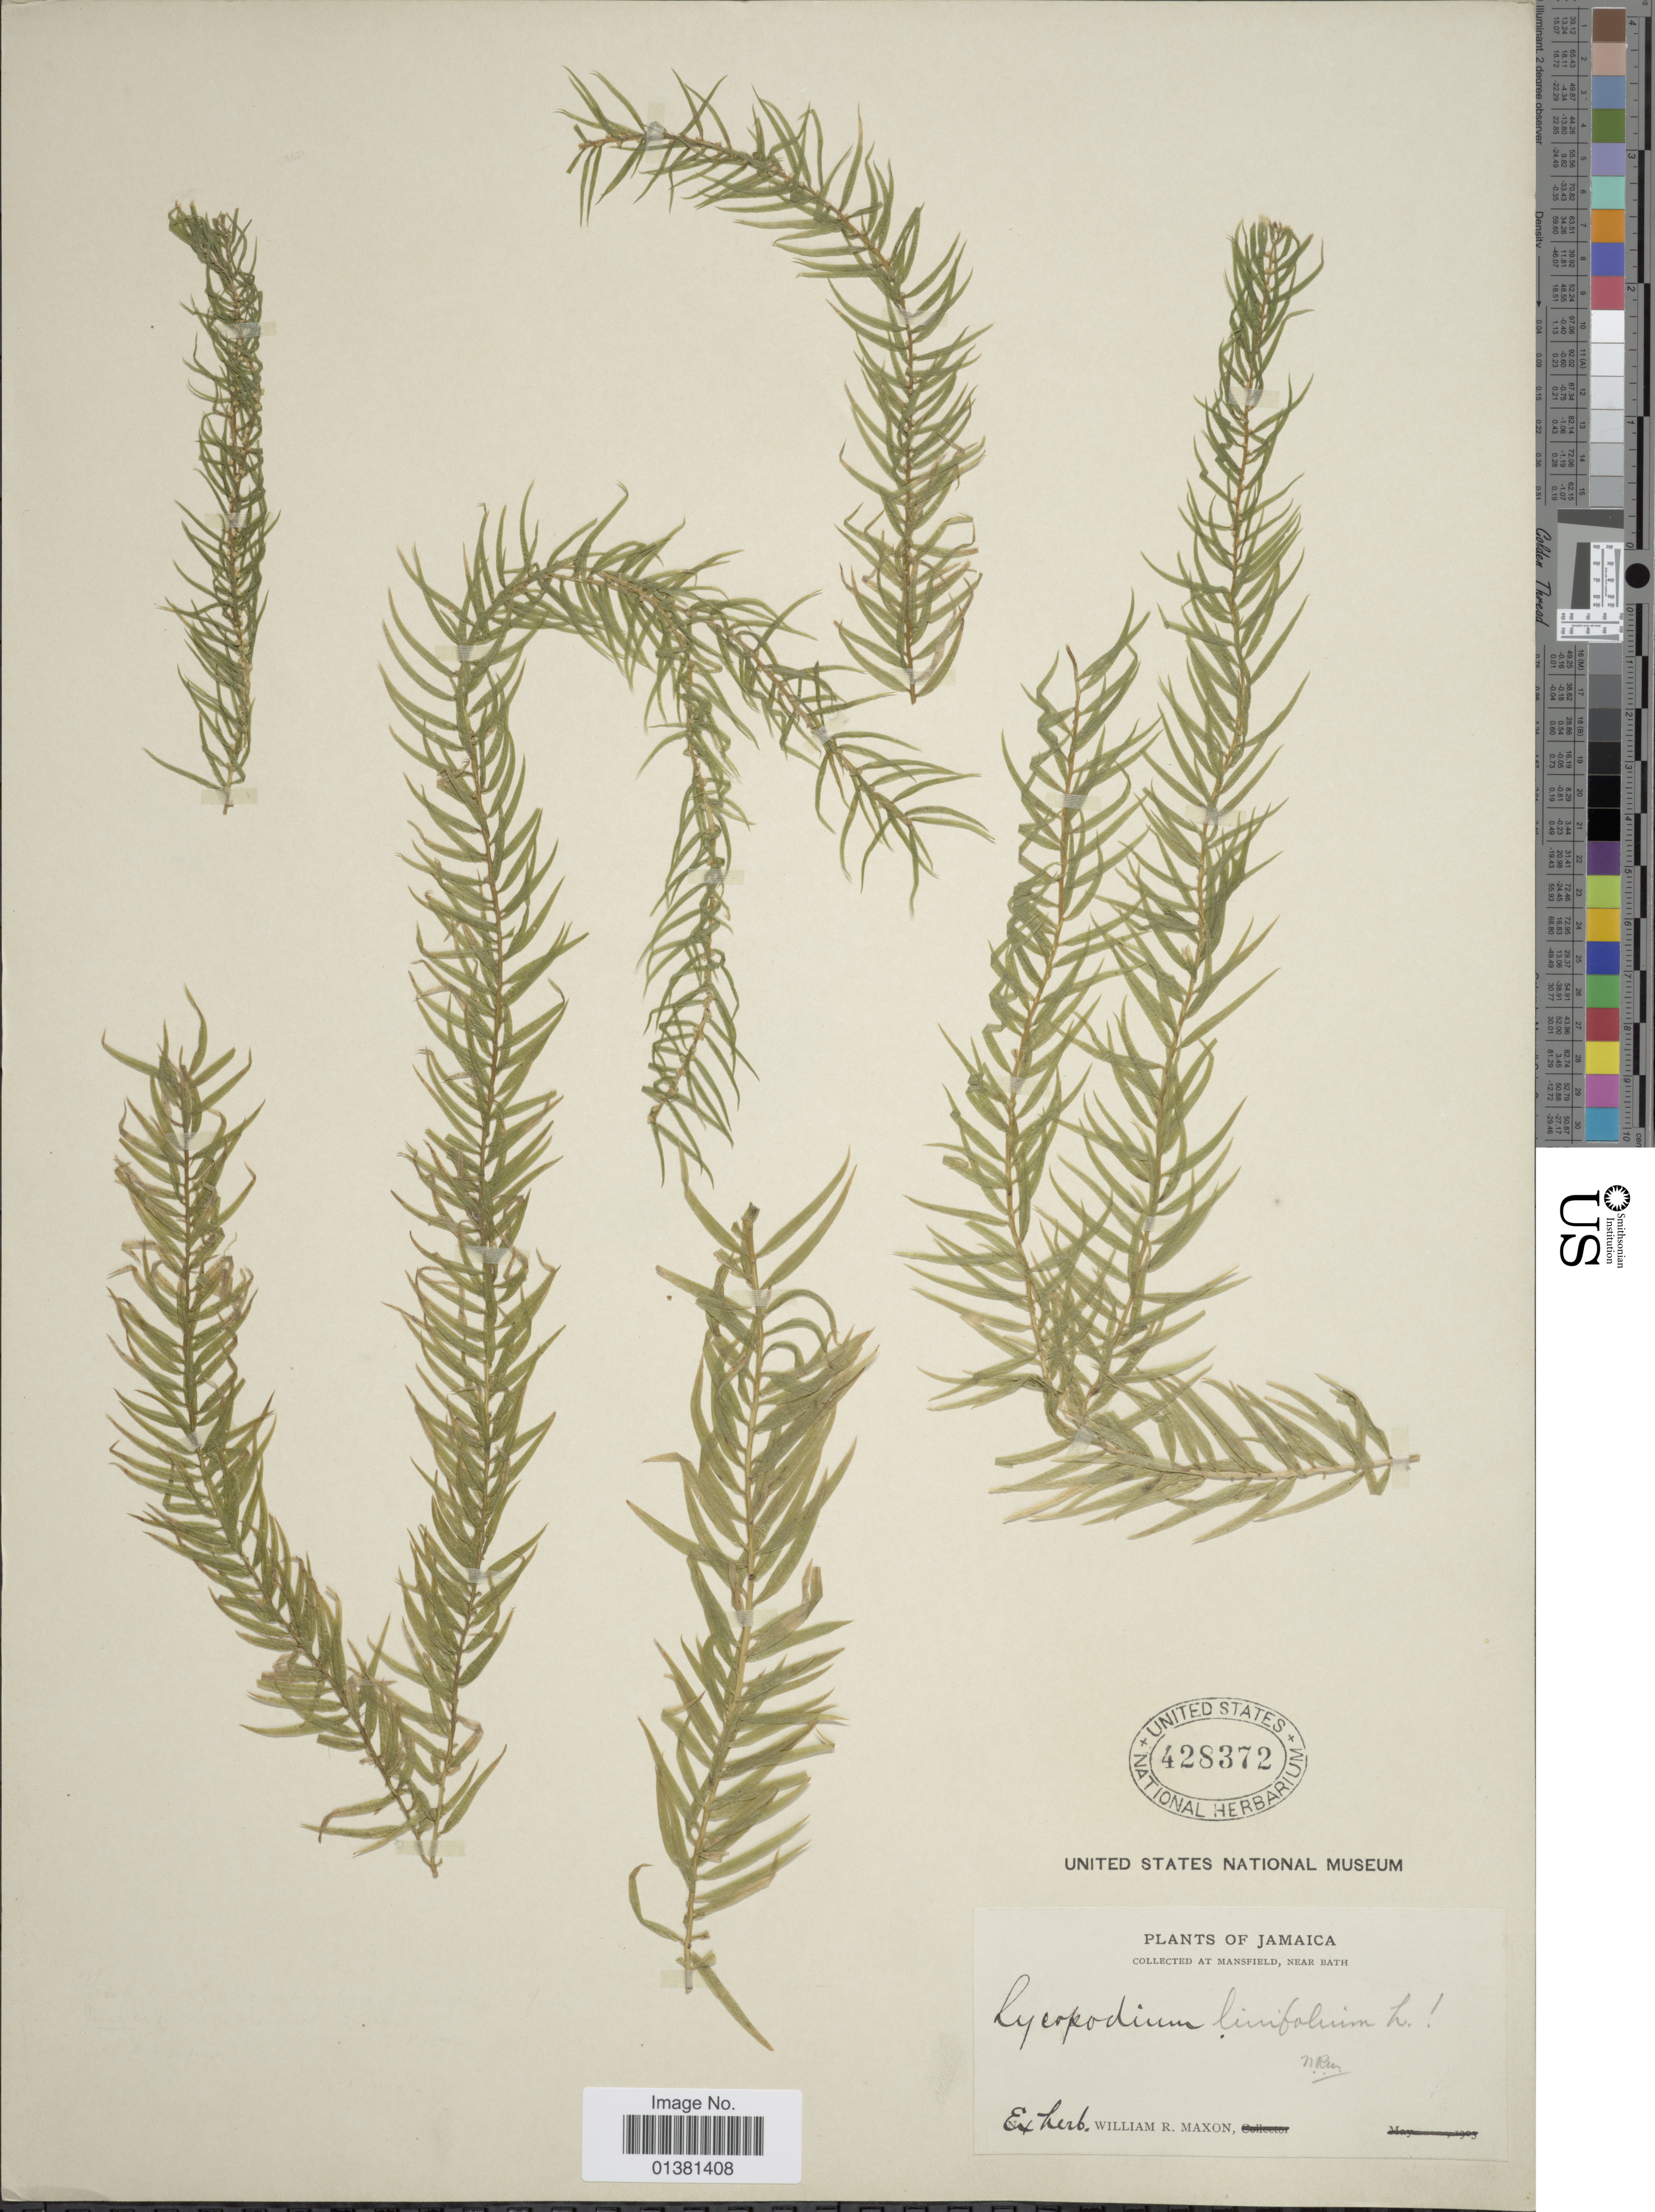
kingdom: Plantae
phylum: Tracheophyta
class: Lycopodiopsida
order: Lycopodiales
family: Lycopodiaceae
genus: Phlegmariurus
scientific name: Phlegmariurus linifolius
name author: (L.) B. Øllg.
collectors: ex herb. William R. Maxon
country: Jamaica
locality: At Mansfield, near Bath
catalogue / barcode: US 428372